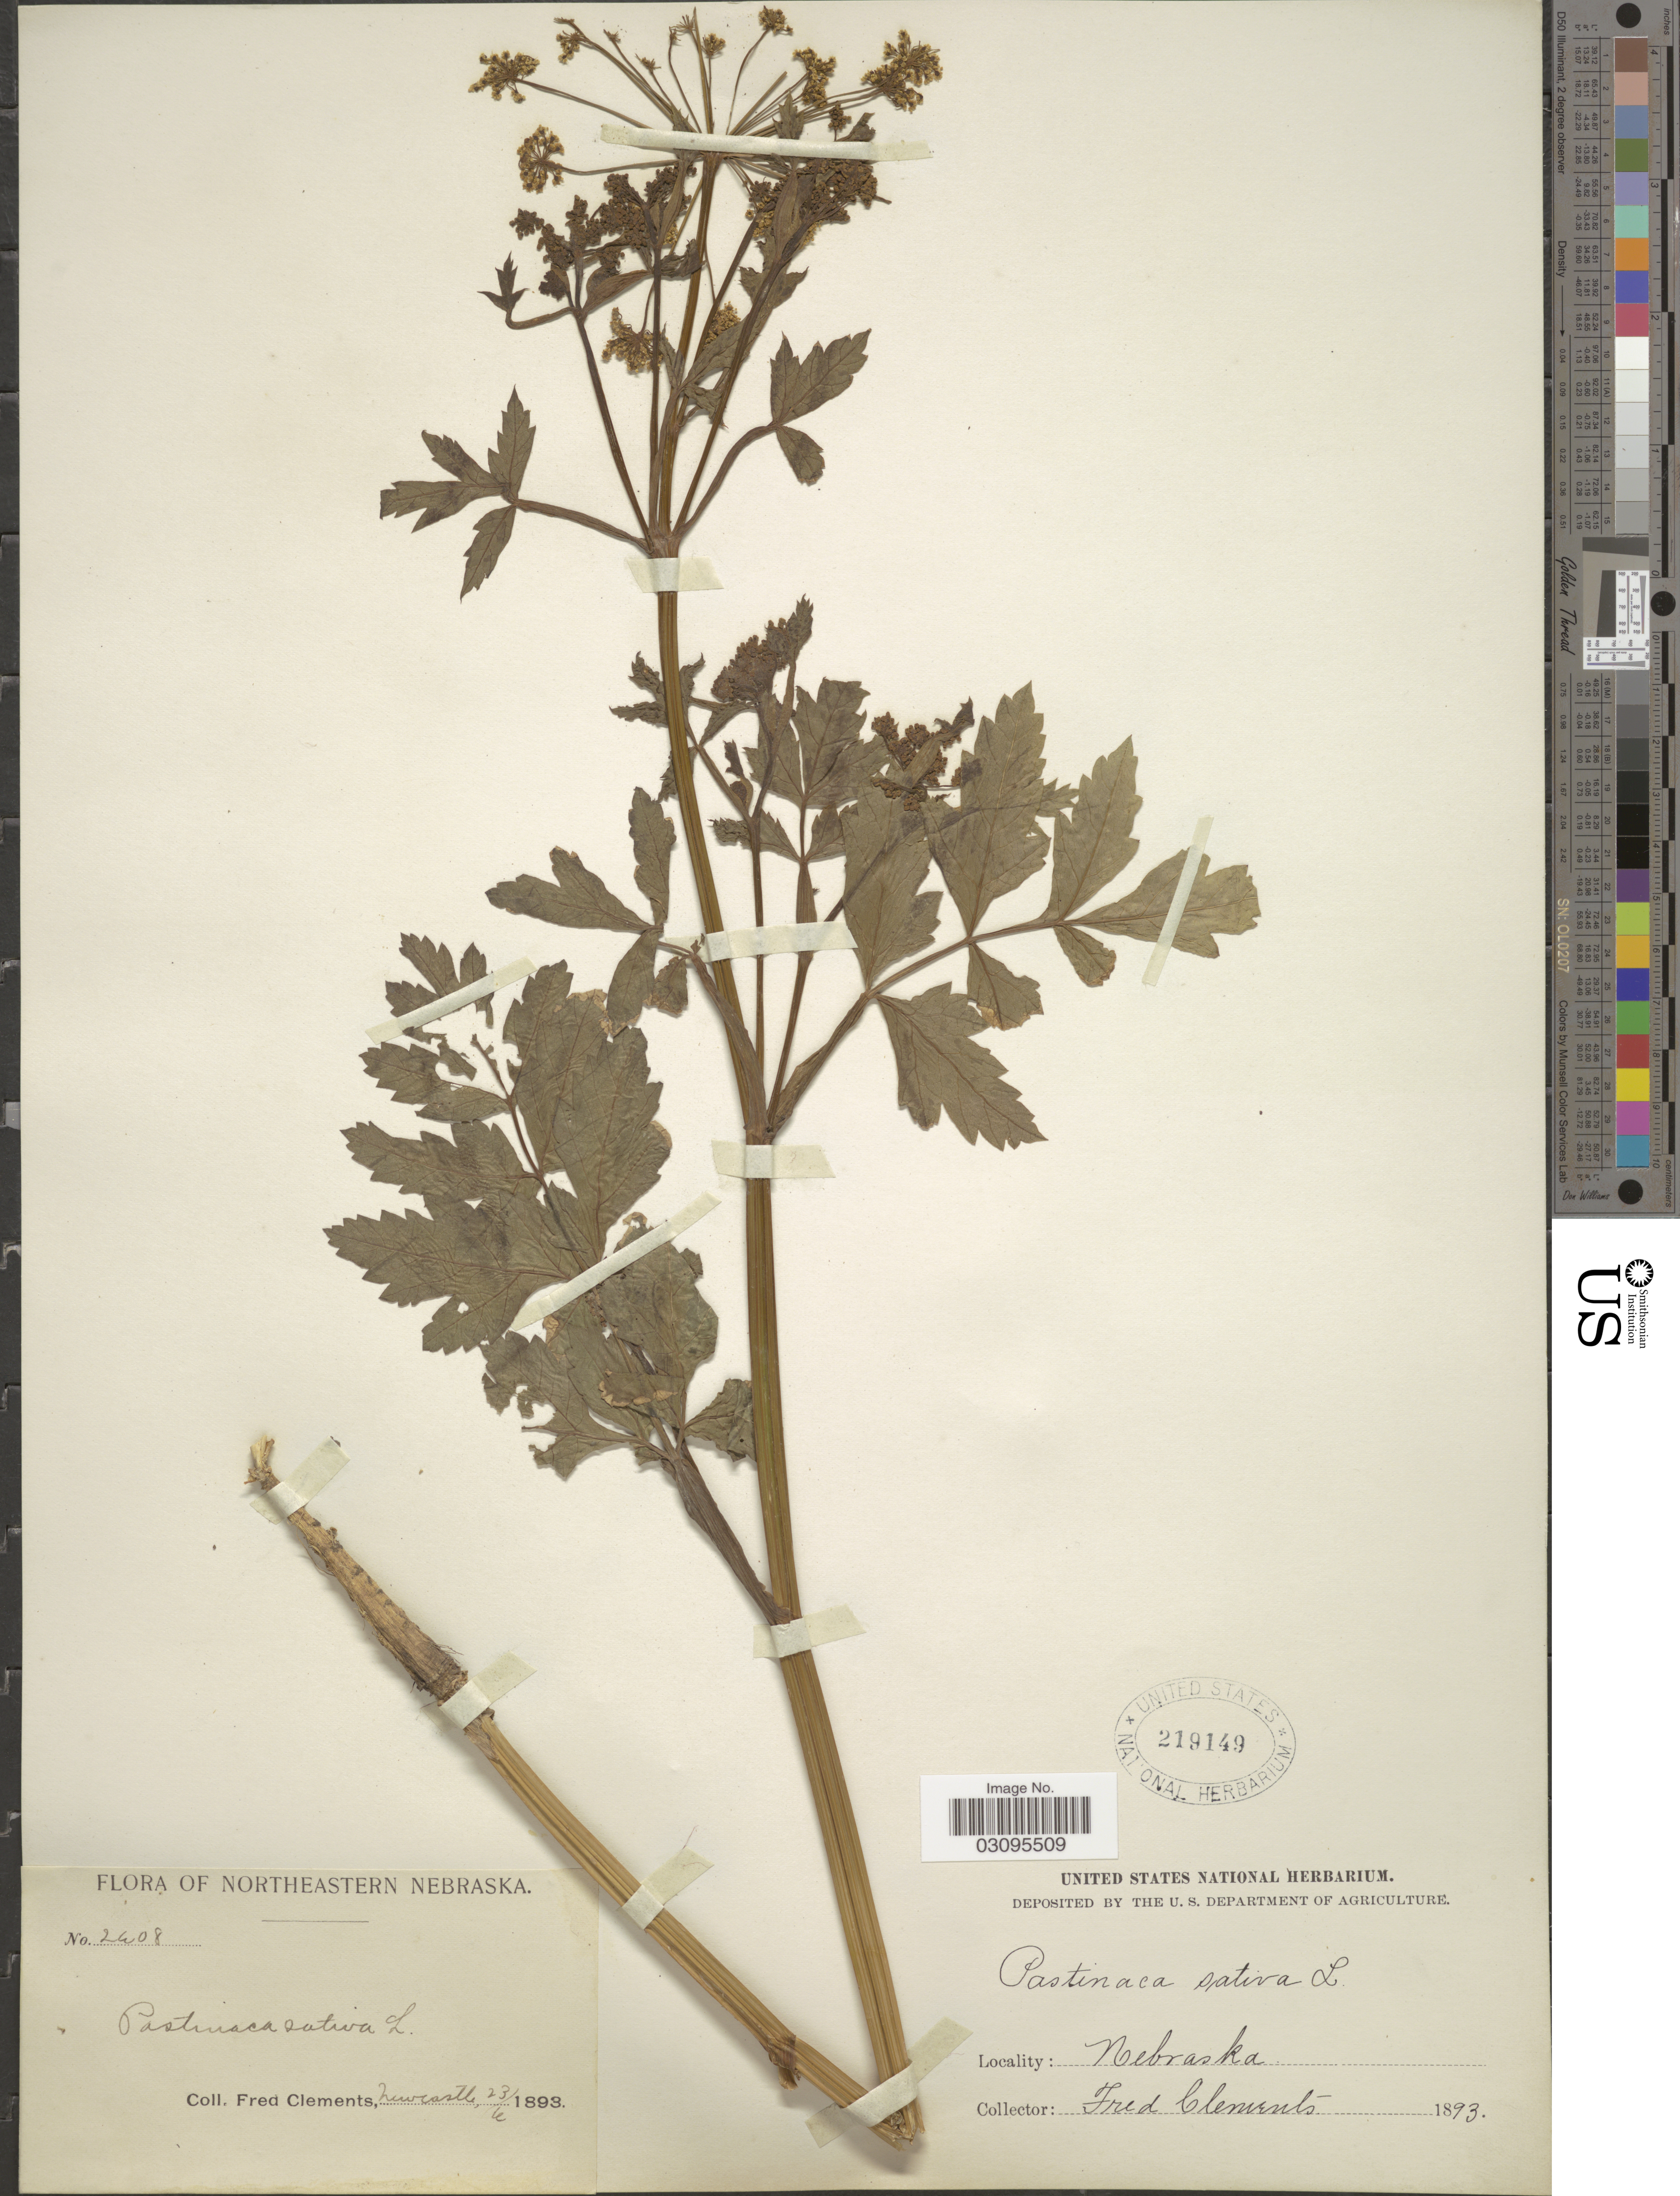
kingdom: Plantae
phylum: Tracheophyta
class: Magnoliopsida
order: Apiales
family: Apiaceae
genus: Pastinaca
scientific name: Pastinaca sativa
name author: L.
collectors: F. Clements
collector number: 2408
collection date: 1893-04-23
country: United States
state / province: Nebraska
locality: Northeastern Nebraska. Newcastle.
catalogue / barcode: US 219149